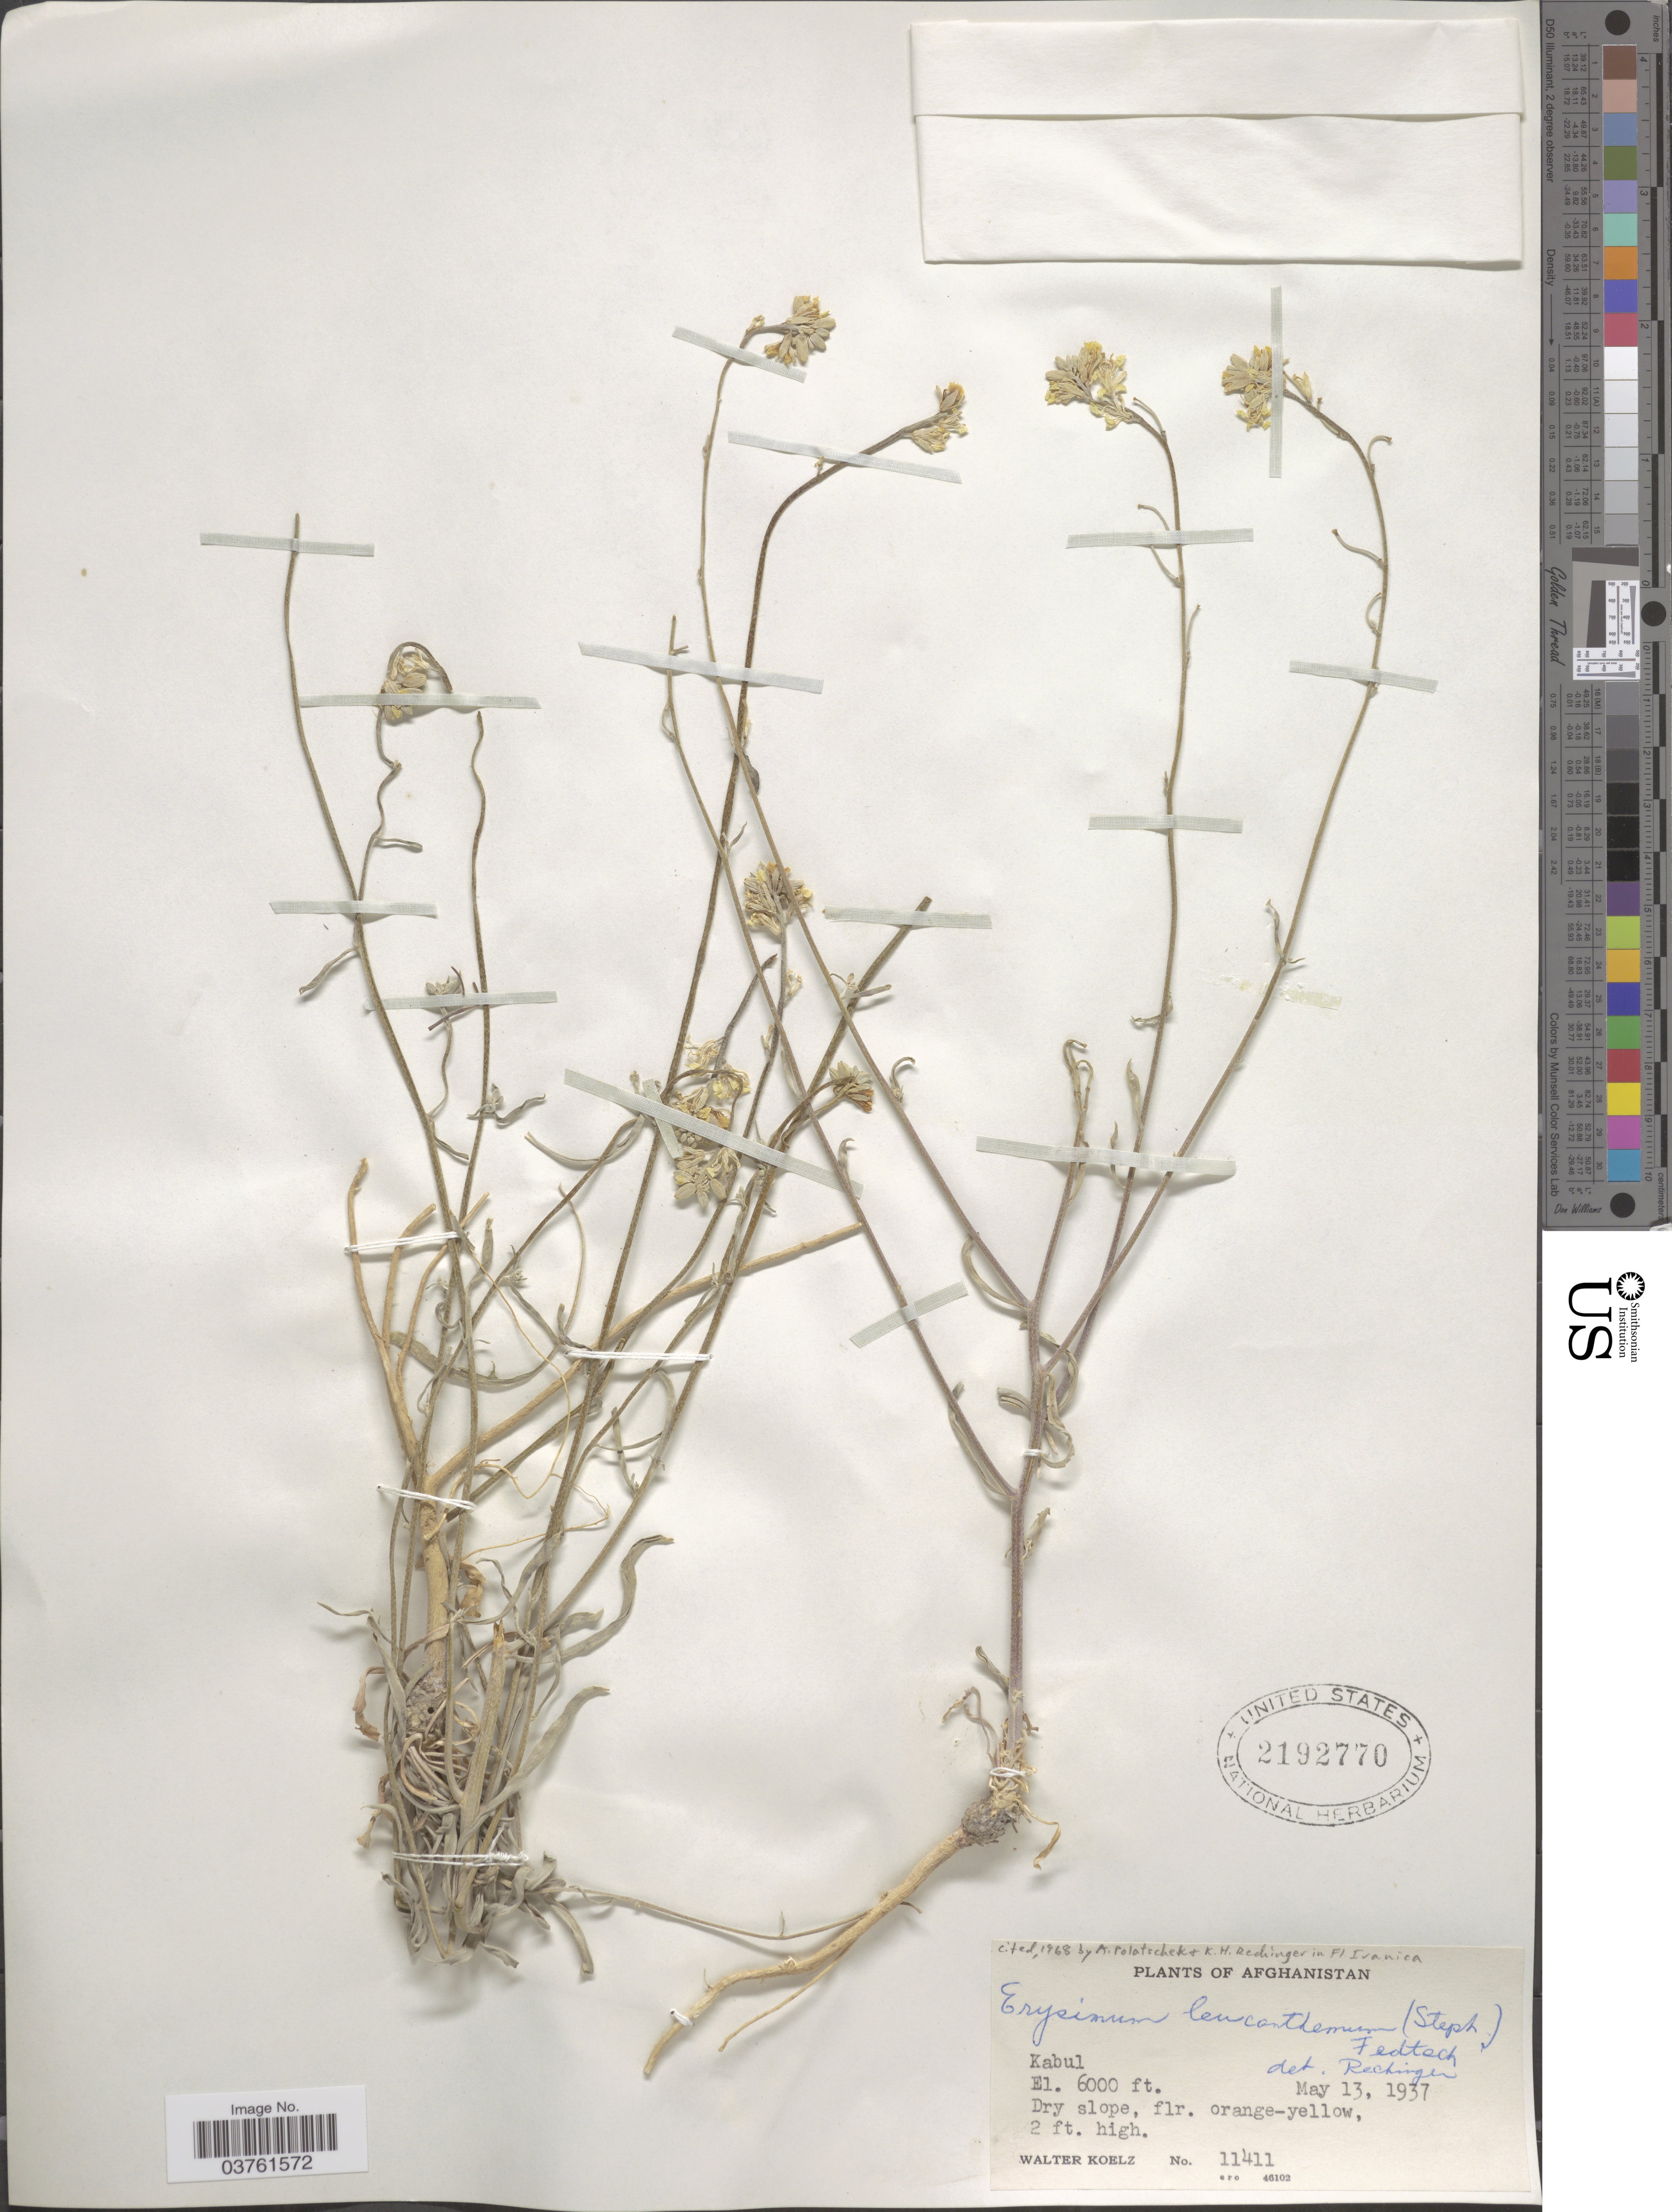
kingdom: Plantae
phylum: Tracheophyta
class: Magnoliopsida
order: Brassicales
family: Brassicaceae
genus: Erysimum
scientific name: Erysimum leucanthemum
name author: B. Fedtsch.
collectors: W. N. Koelz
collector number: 11411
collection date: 1937-05-13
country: Afghanistan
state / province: Kabul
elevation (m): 1829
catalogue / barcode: US 2192770